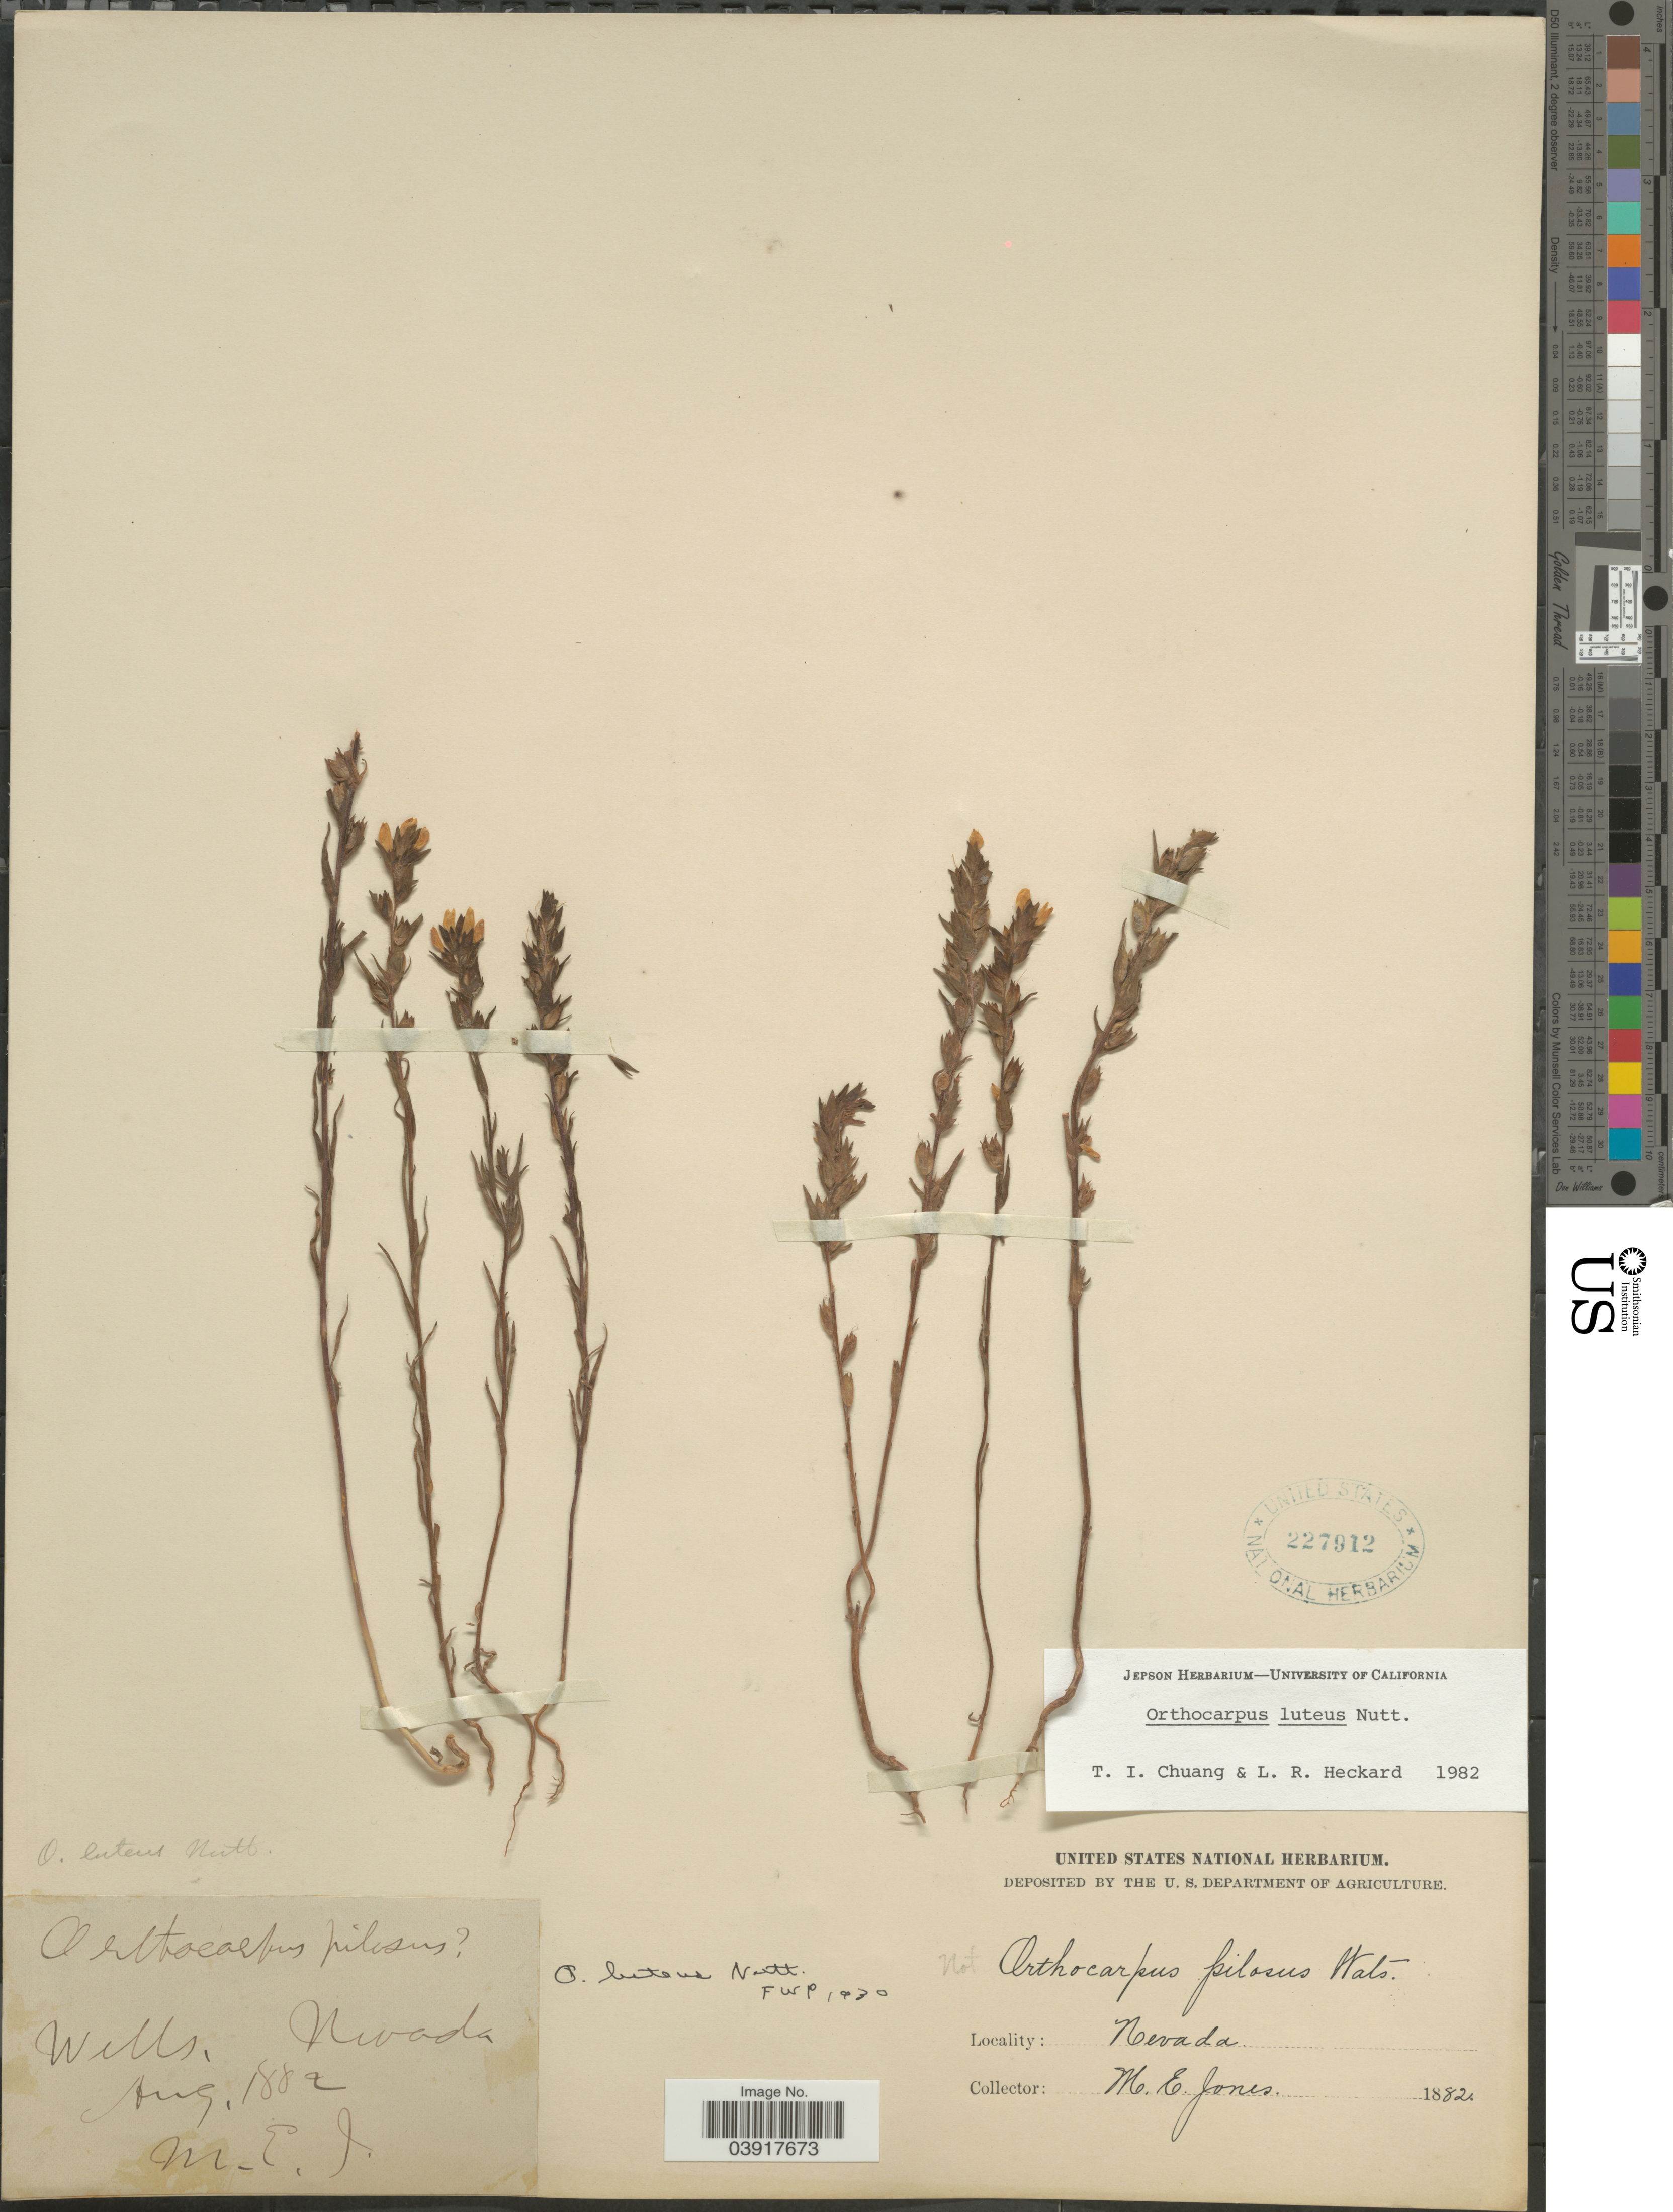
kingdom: Plantae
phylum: Tracheophyta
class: Magnoliopsida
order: Lamiales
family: Orobanchaceae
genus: Orthocarpus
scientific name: Orthocarpus luteus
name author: Nutt.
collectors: M. E. Jones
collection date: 1882-08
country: United States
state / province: Nevada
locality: Wells.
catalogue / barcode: US 227912